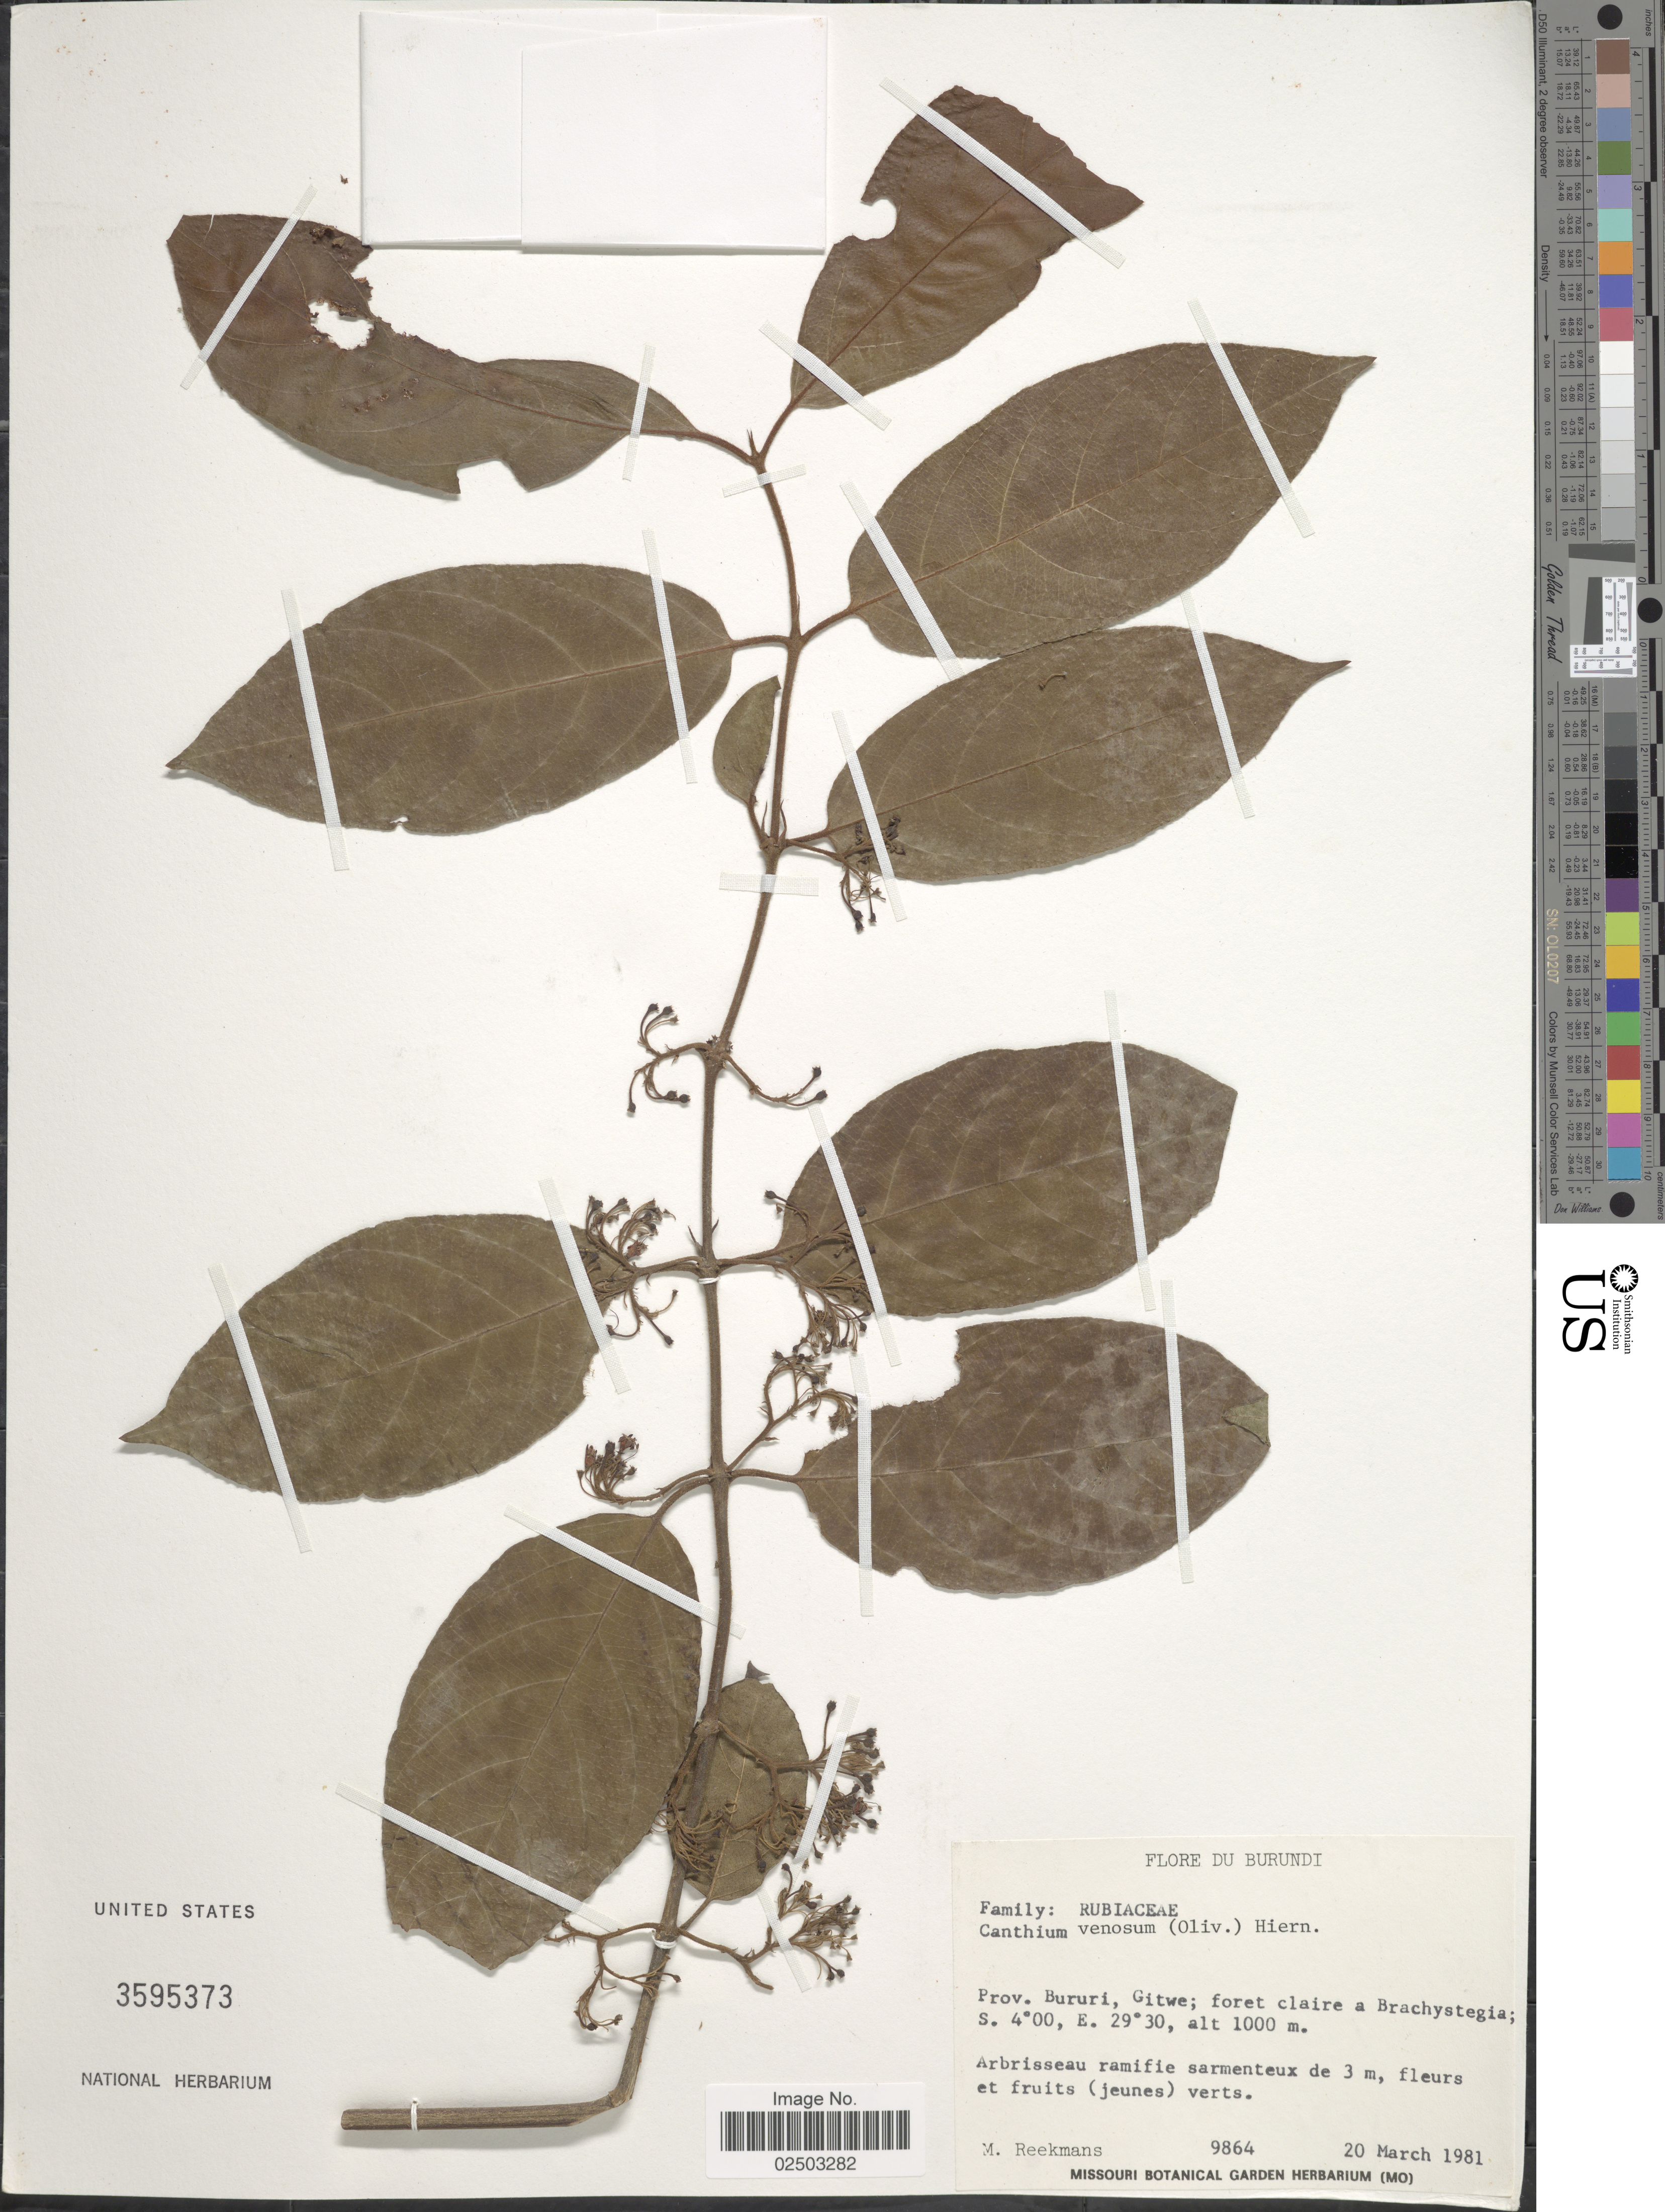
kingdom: Plantae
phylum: Tracheophyta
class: Magnoliopsida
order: Gentianales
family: Rubiaceae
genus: Canthium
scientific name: Canthium venosum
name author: (Oliv.) Hiern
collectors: M. Reekmans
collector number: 9864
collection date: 1981-03-20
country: Burundi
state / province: Bururi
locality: Gitwe; foret claure a Brachystegia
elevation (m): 1000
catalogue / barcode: US 3595373